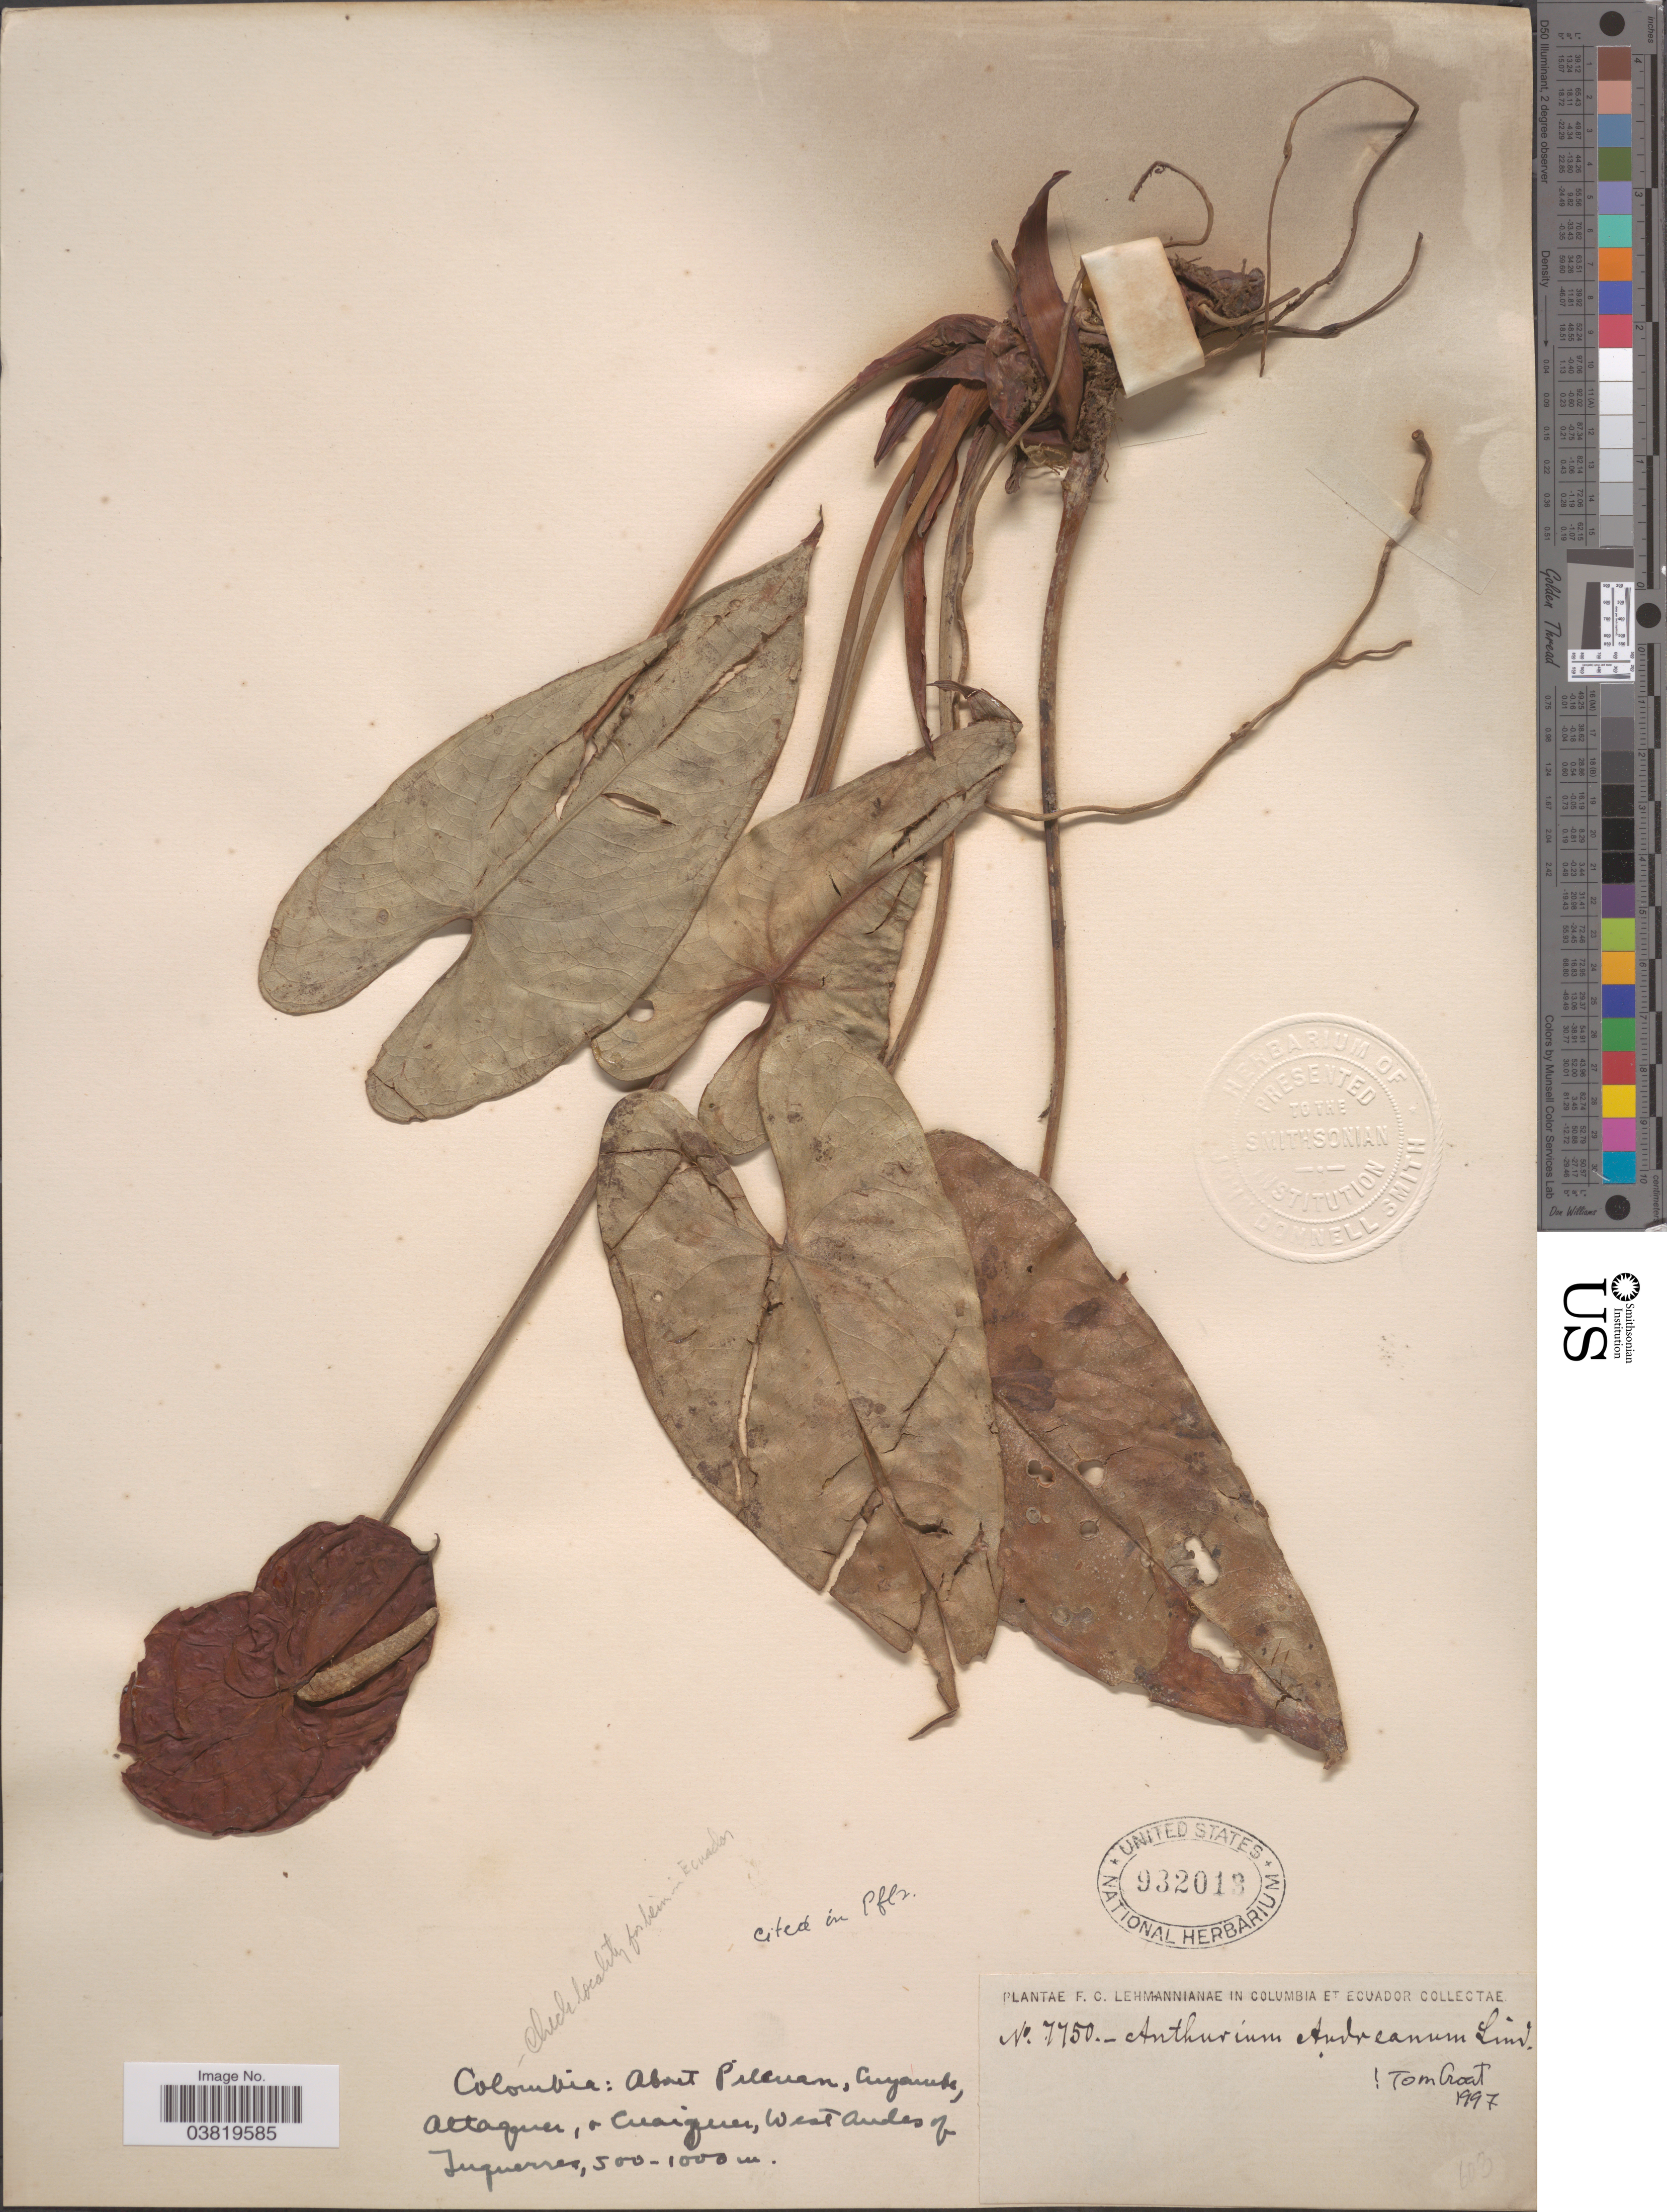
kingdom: Plantae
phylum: Tracheophyta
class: Liliopsida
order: Alismatales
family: Araceae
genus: Anthurium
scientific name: Anthurium andraeanum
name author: Linden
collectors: F. C. Lehmann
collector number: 7750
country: Colombia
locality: About Pilcuan, Cuyambe, Altaquer, Cuaiguer, West Andes of Tuquerres.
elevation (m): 500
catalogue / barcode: US 932013